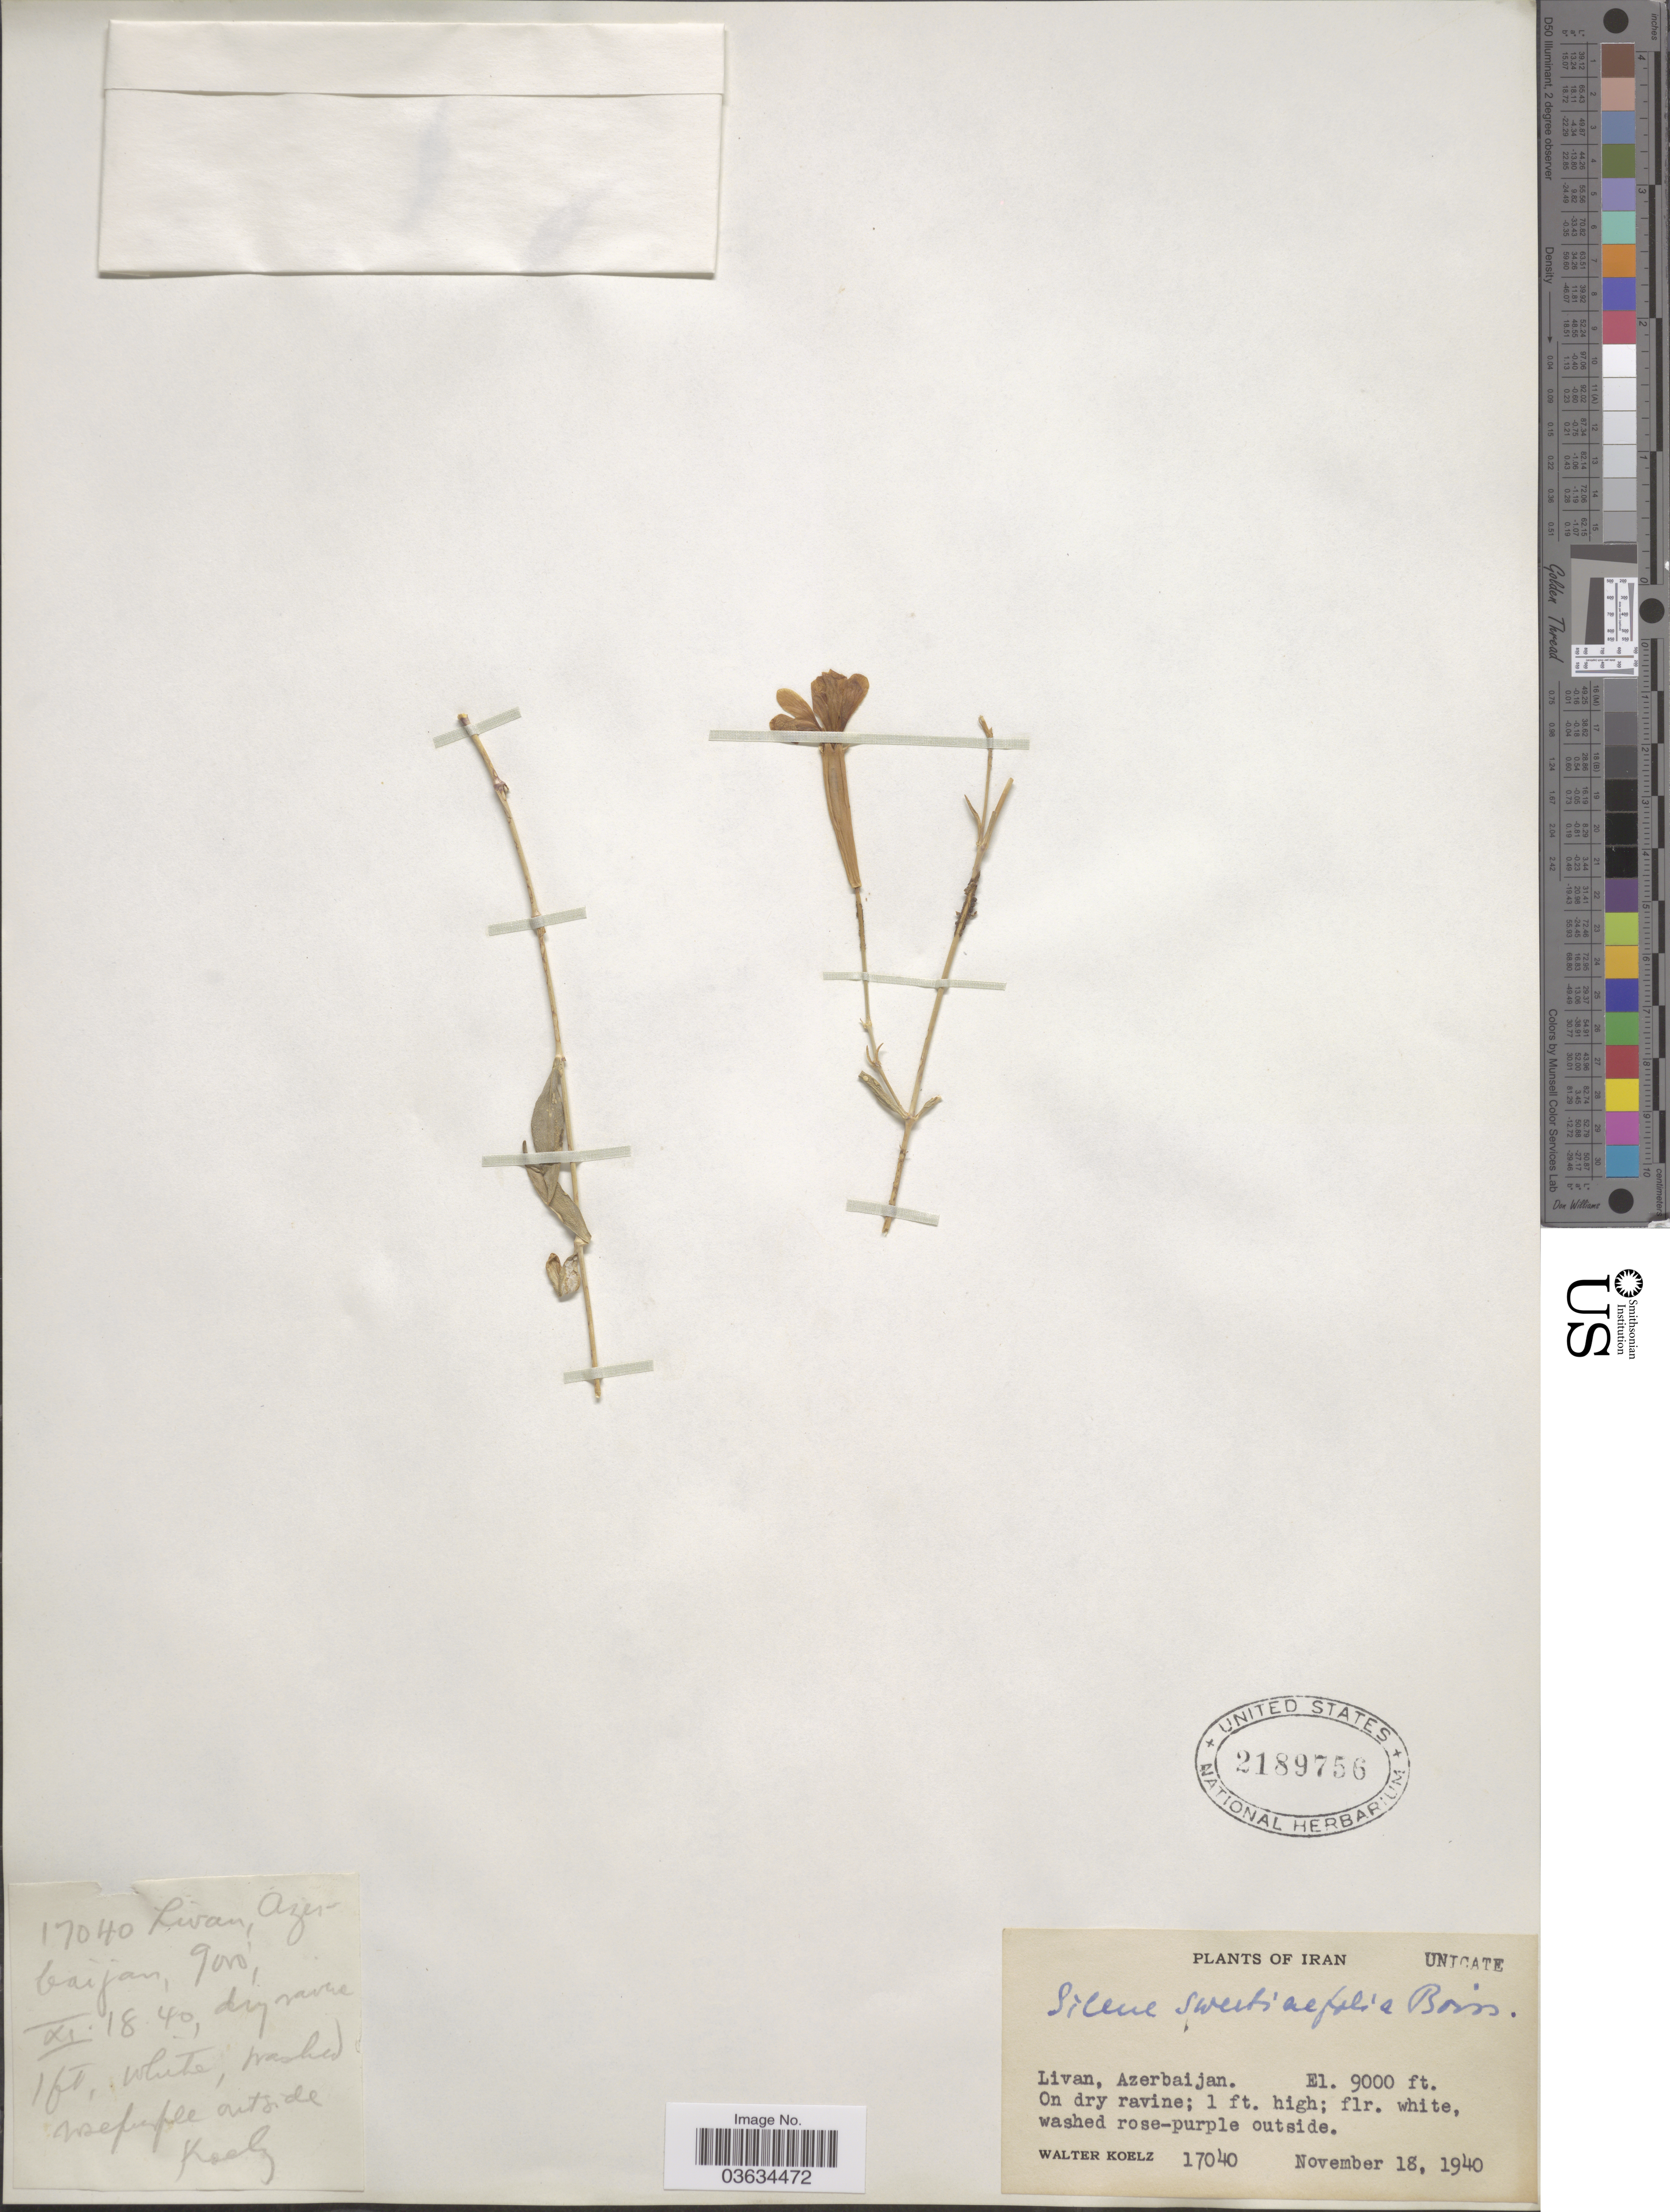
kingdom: Plantae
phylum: Tracheophyta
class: Magnoliopsida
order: Caryophyllales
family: Caryophyllaceae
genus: Silene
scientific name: Silene swertiaefolia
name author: Boiss.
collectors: W. N. Koelz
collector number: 17040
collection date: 1940-11-18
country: Iran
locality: Livan, Azerbaijan.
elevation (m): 2743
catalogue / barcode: US 2189756